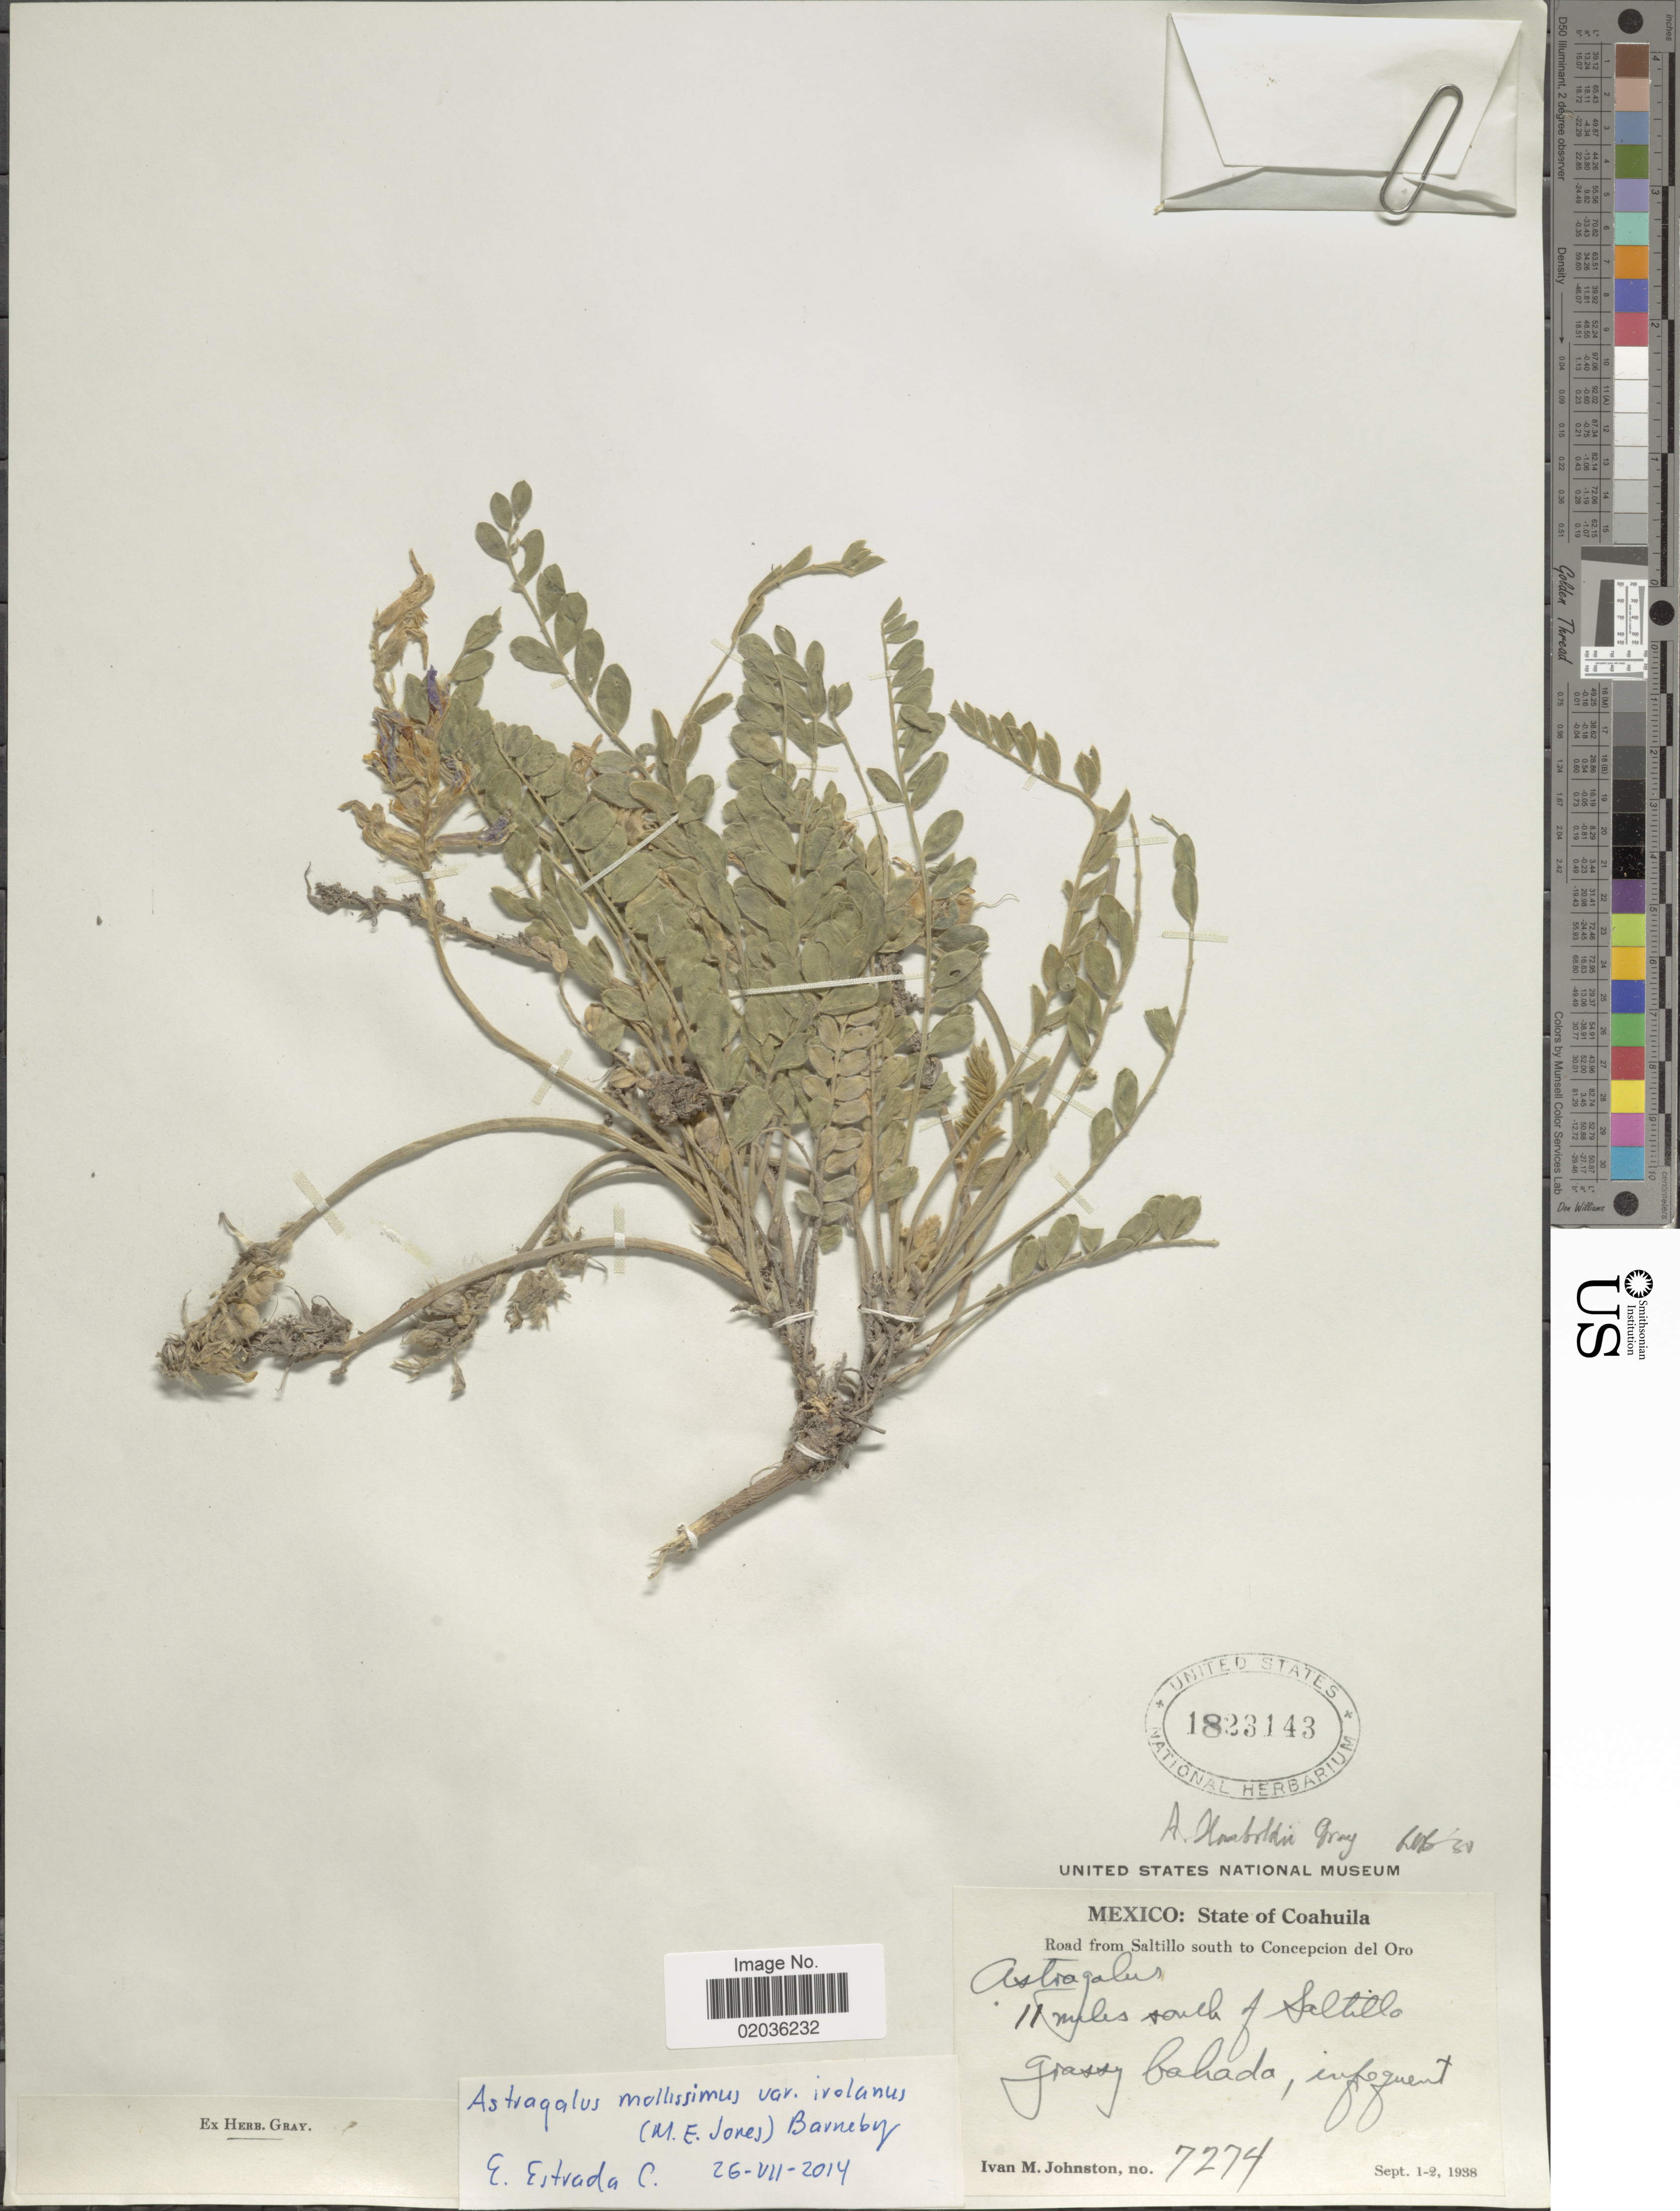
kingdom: Plantae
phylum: Tracheophyta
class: Magnoliopsida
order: Fabales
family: Fabaceae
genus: Astragalus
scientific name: Astragalus mollissimus var. irolanus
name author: (M.E. Jones) Barneby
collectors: I.M. Johnston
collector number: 7274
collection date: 1938-09-01/1938-09-02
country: Mexico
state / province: Coahuila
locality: Road from Saltillo south to Concepcion del Oro, grassy Bahada, infrequent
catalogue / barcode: US 1823143